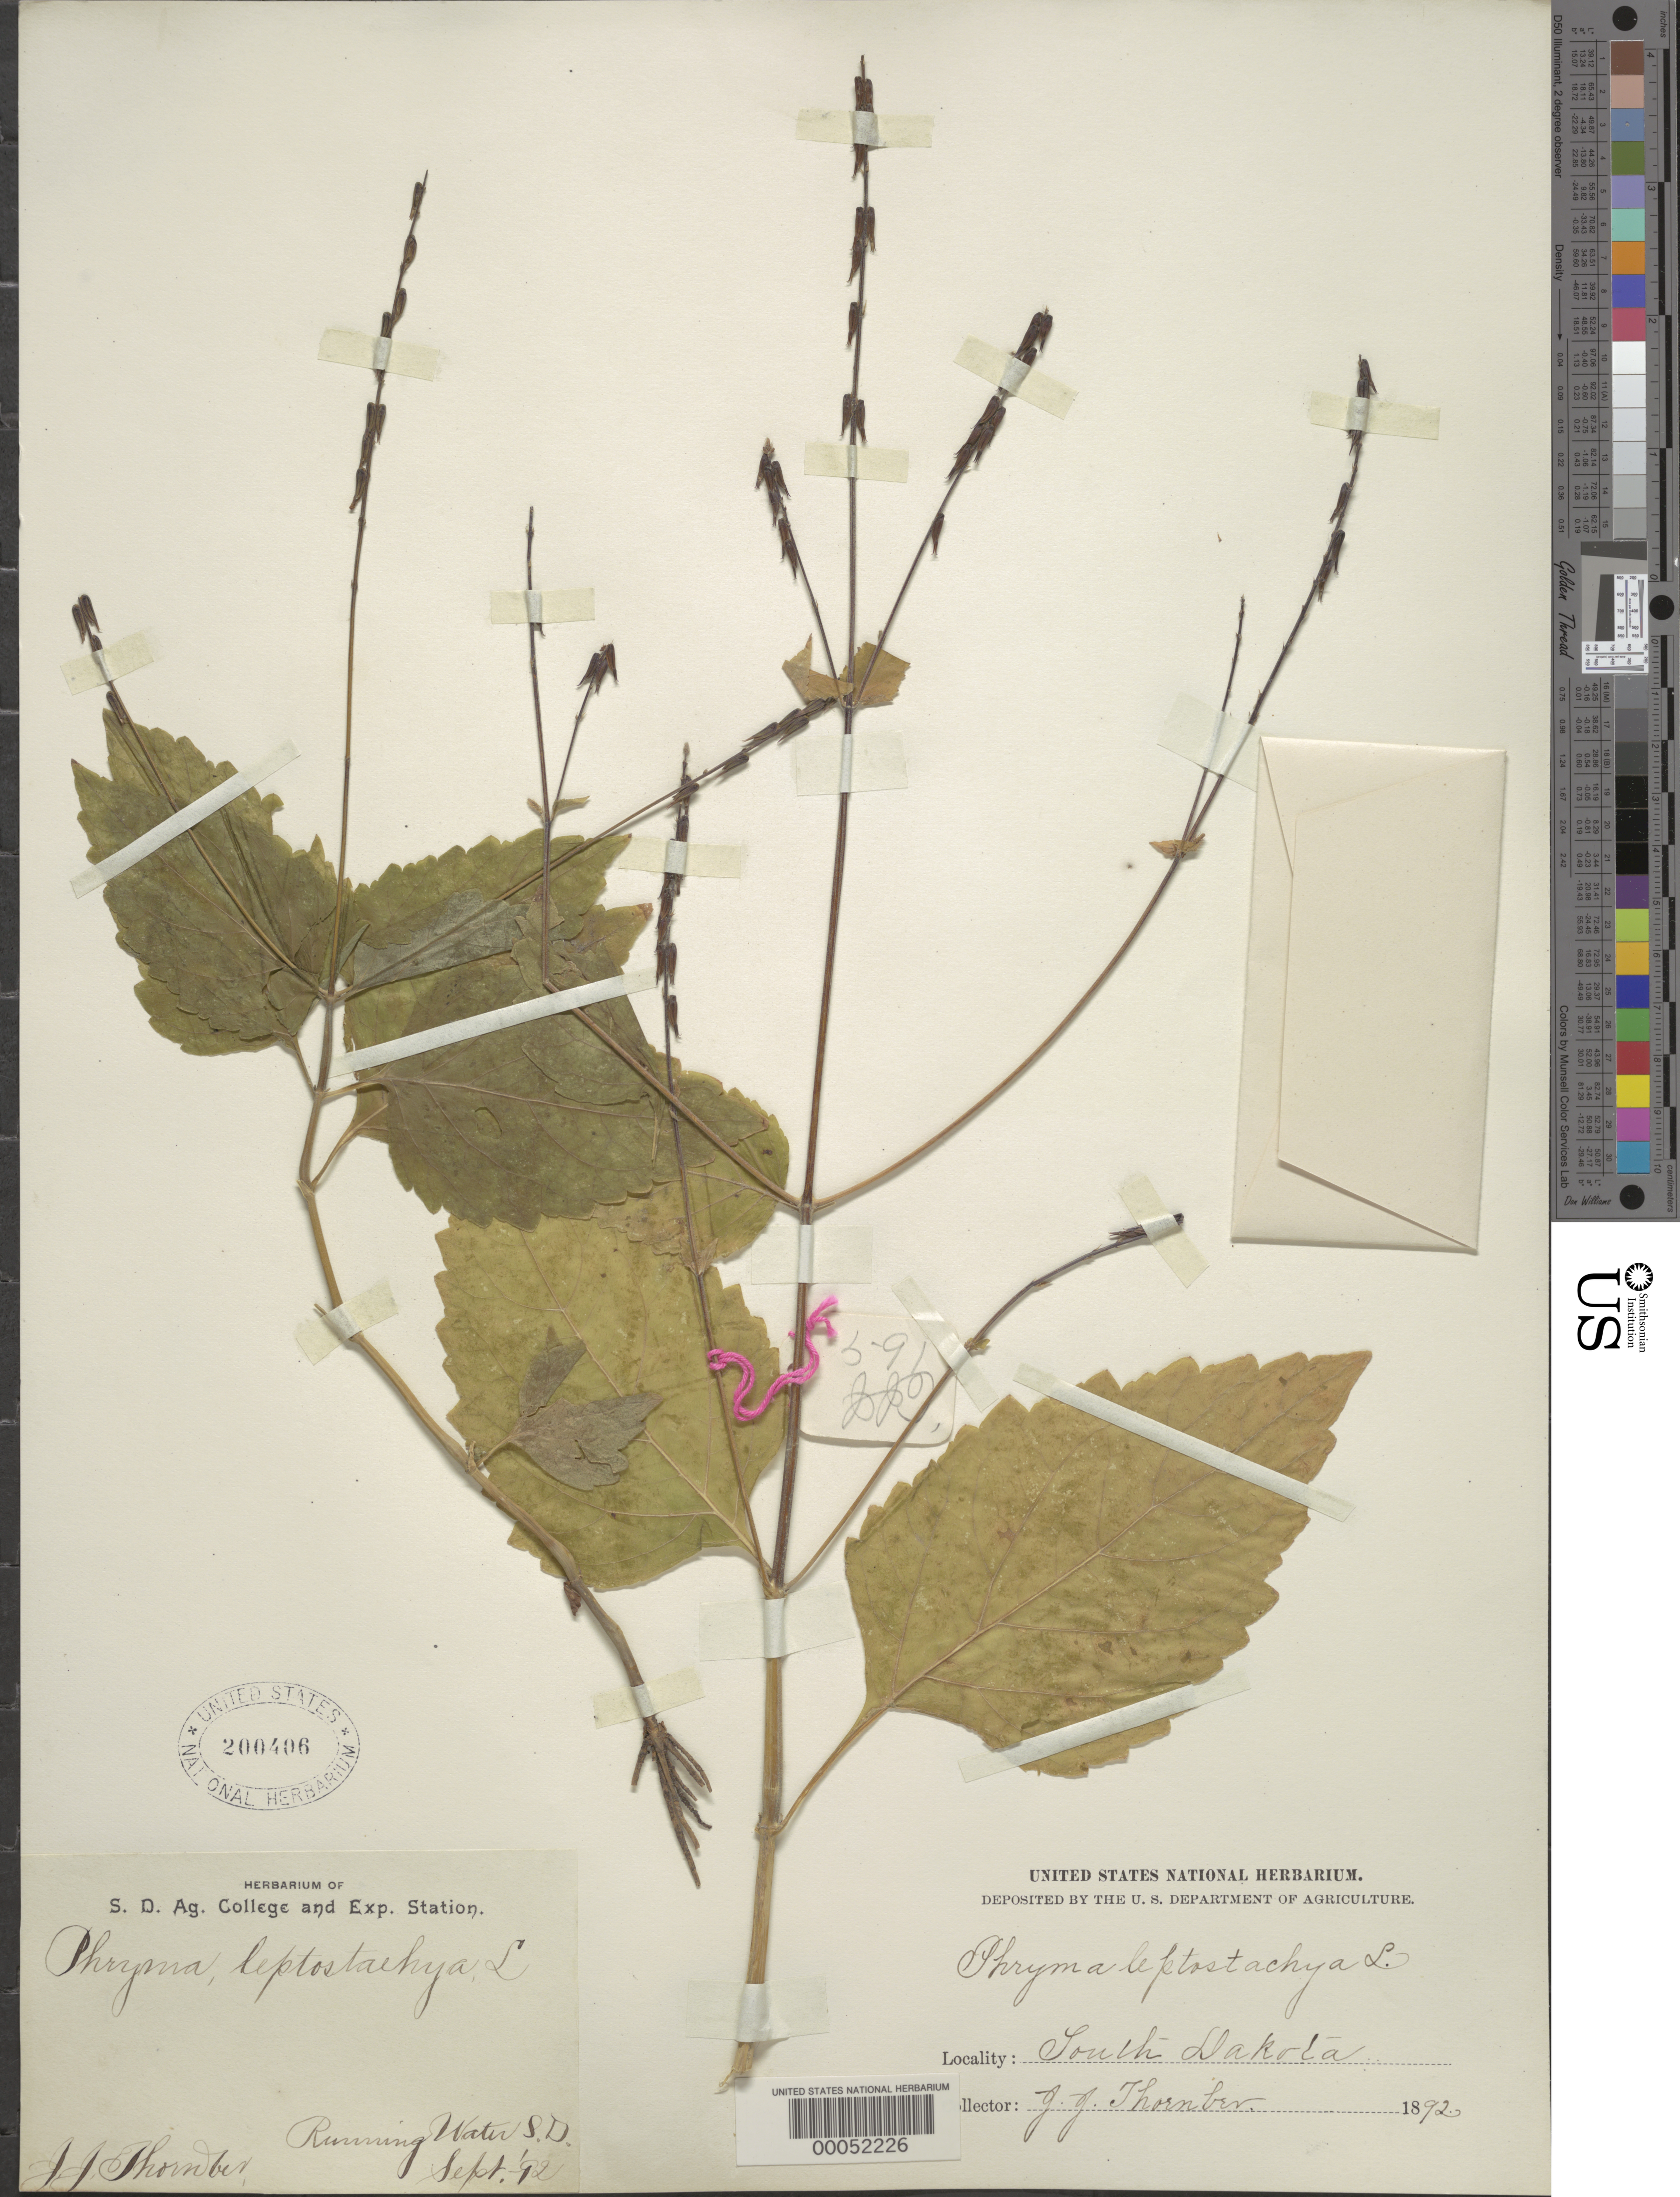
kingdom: Plantae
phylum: Tracheophyta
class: Magnoliopsida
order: Lamiales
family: Phrymaceae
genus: Phryma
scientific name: Phryma leptostachya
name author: L.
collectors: J. Thornber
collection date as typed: Sep 1892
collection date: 1892-09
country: United States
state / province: South Dakota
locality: Running water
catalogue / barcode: US 200406